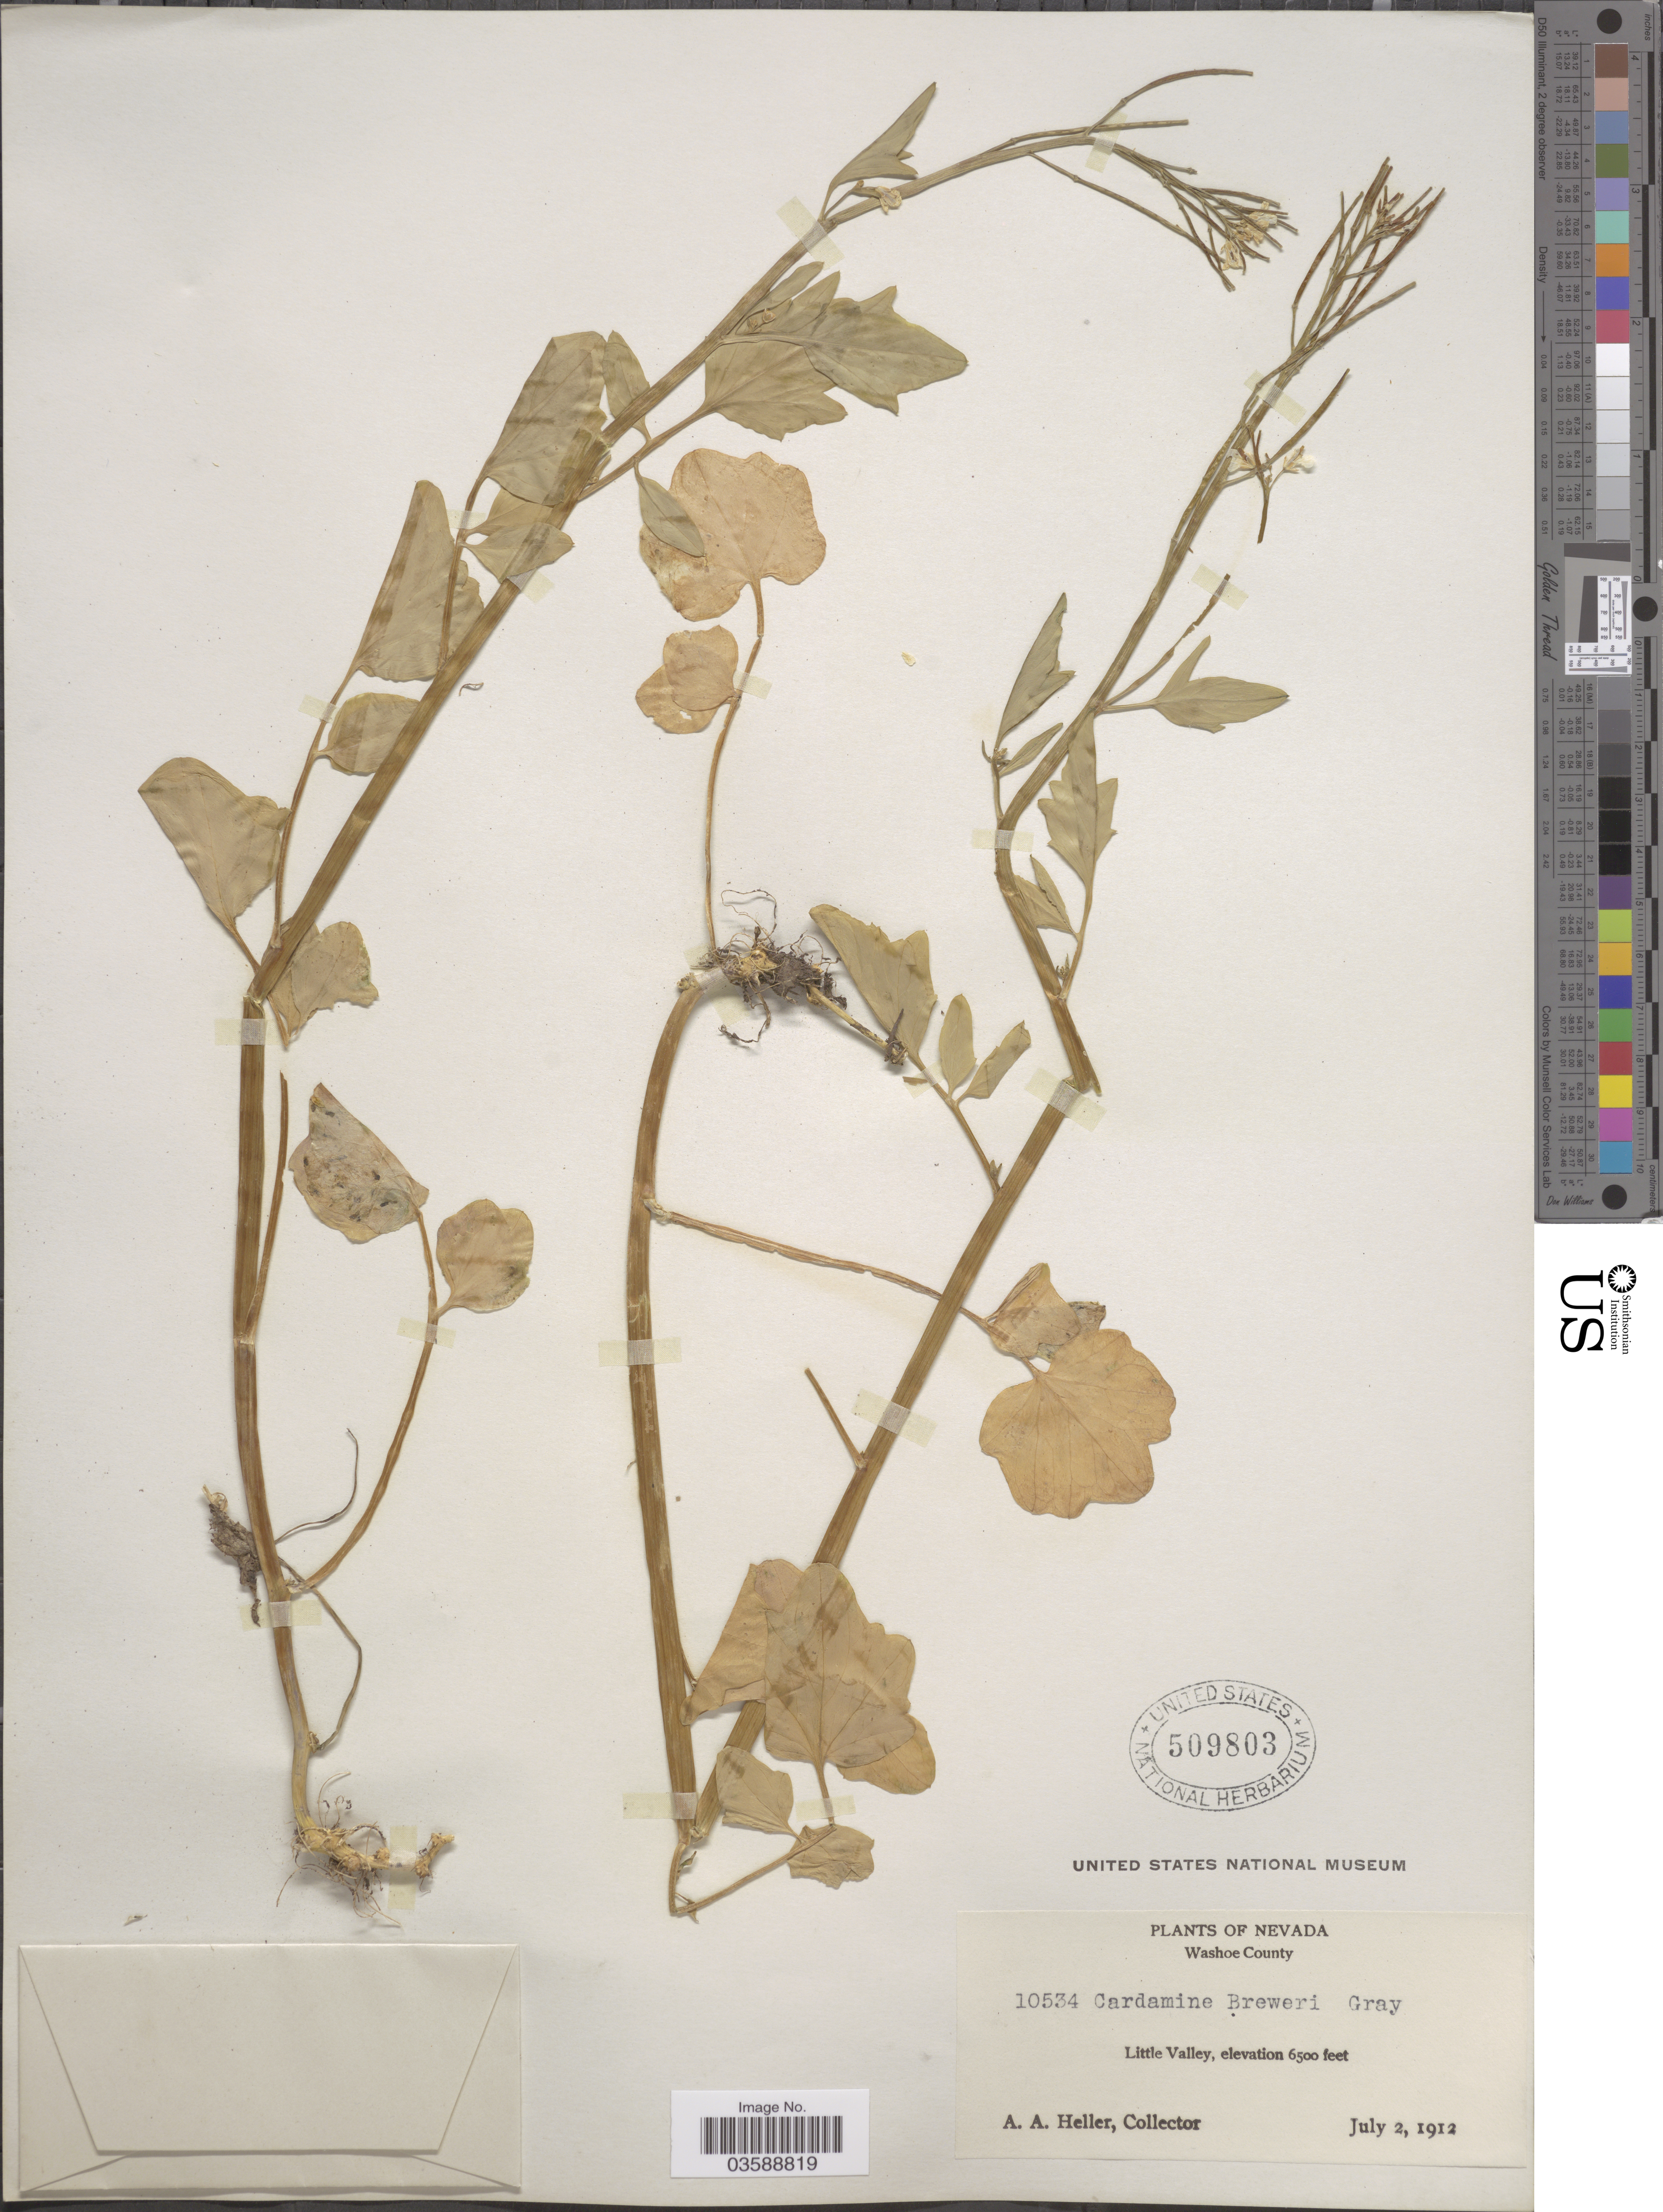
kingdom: Plantae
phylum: Tracheophyta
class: Magnoliopsida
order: Brassicales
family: Brassicaceae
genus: Cardamine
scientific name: Cardamine breweri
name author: S. Watson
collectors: A. A. Heller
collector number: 10534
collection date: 1912-07-02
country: United States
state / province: Nevada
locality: Washoe County. Little Valley.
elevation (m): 1981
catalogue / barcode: US 509803